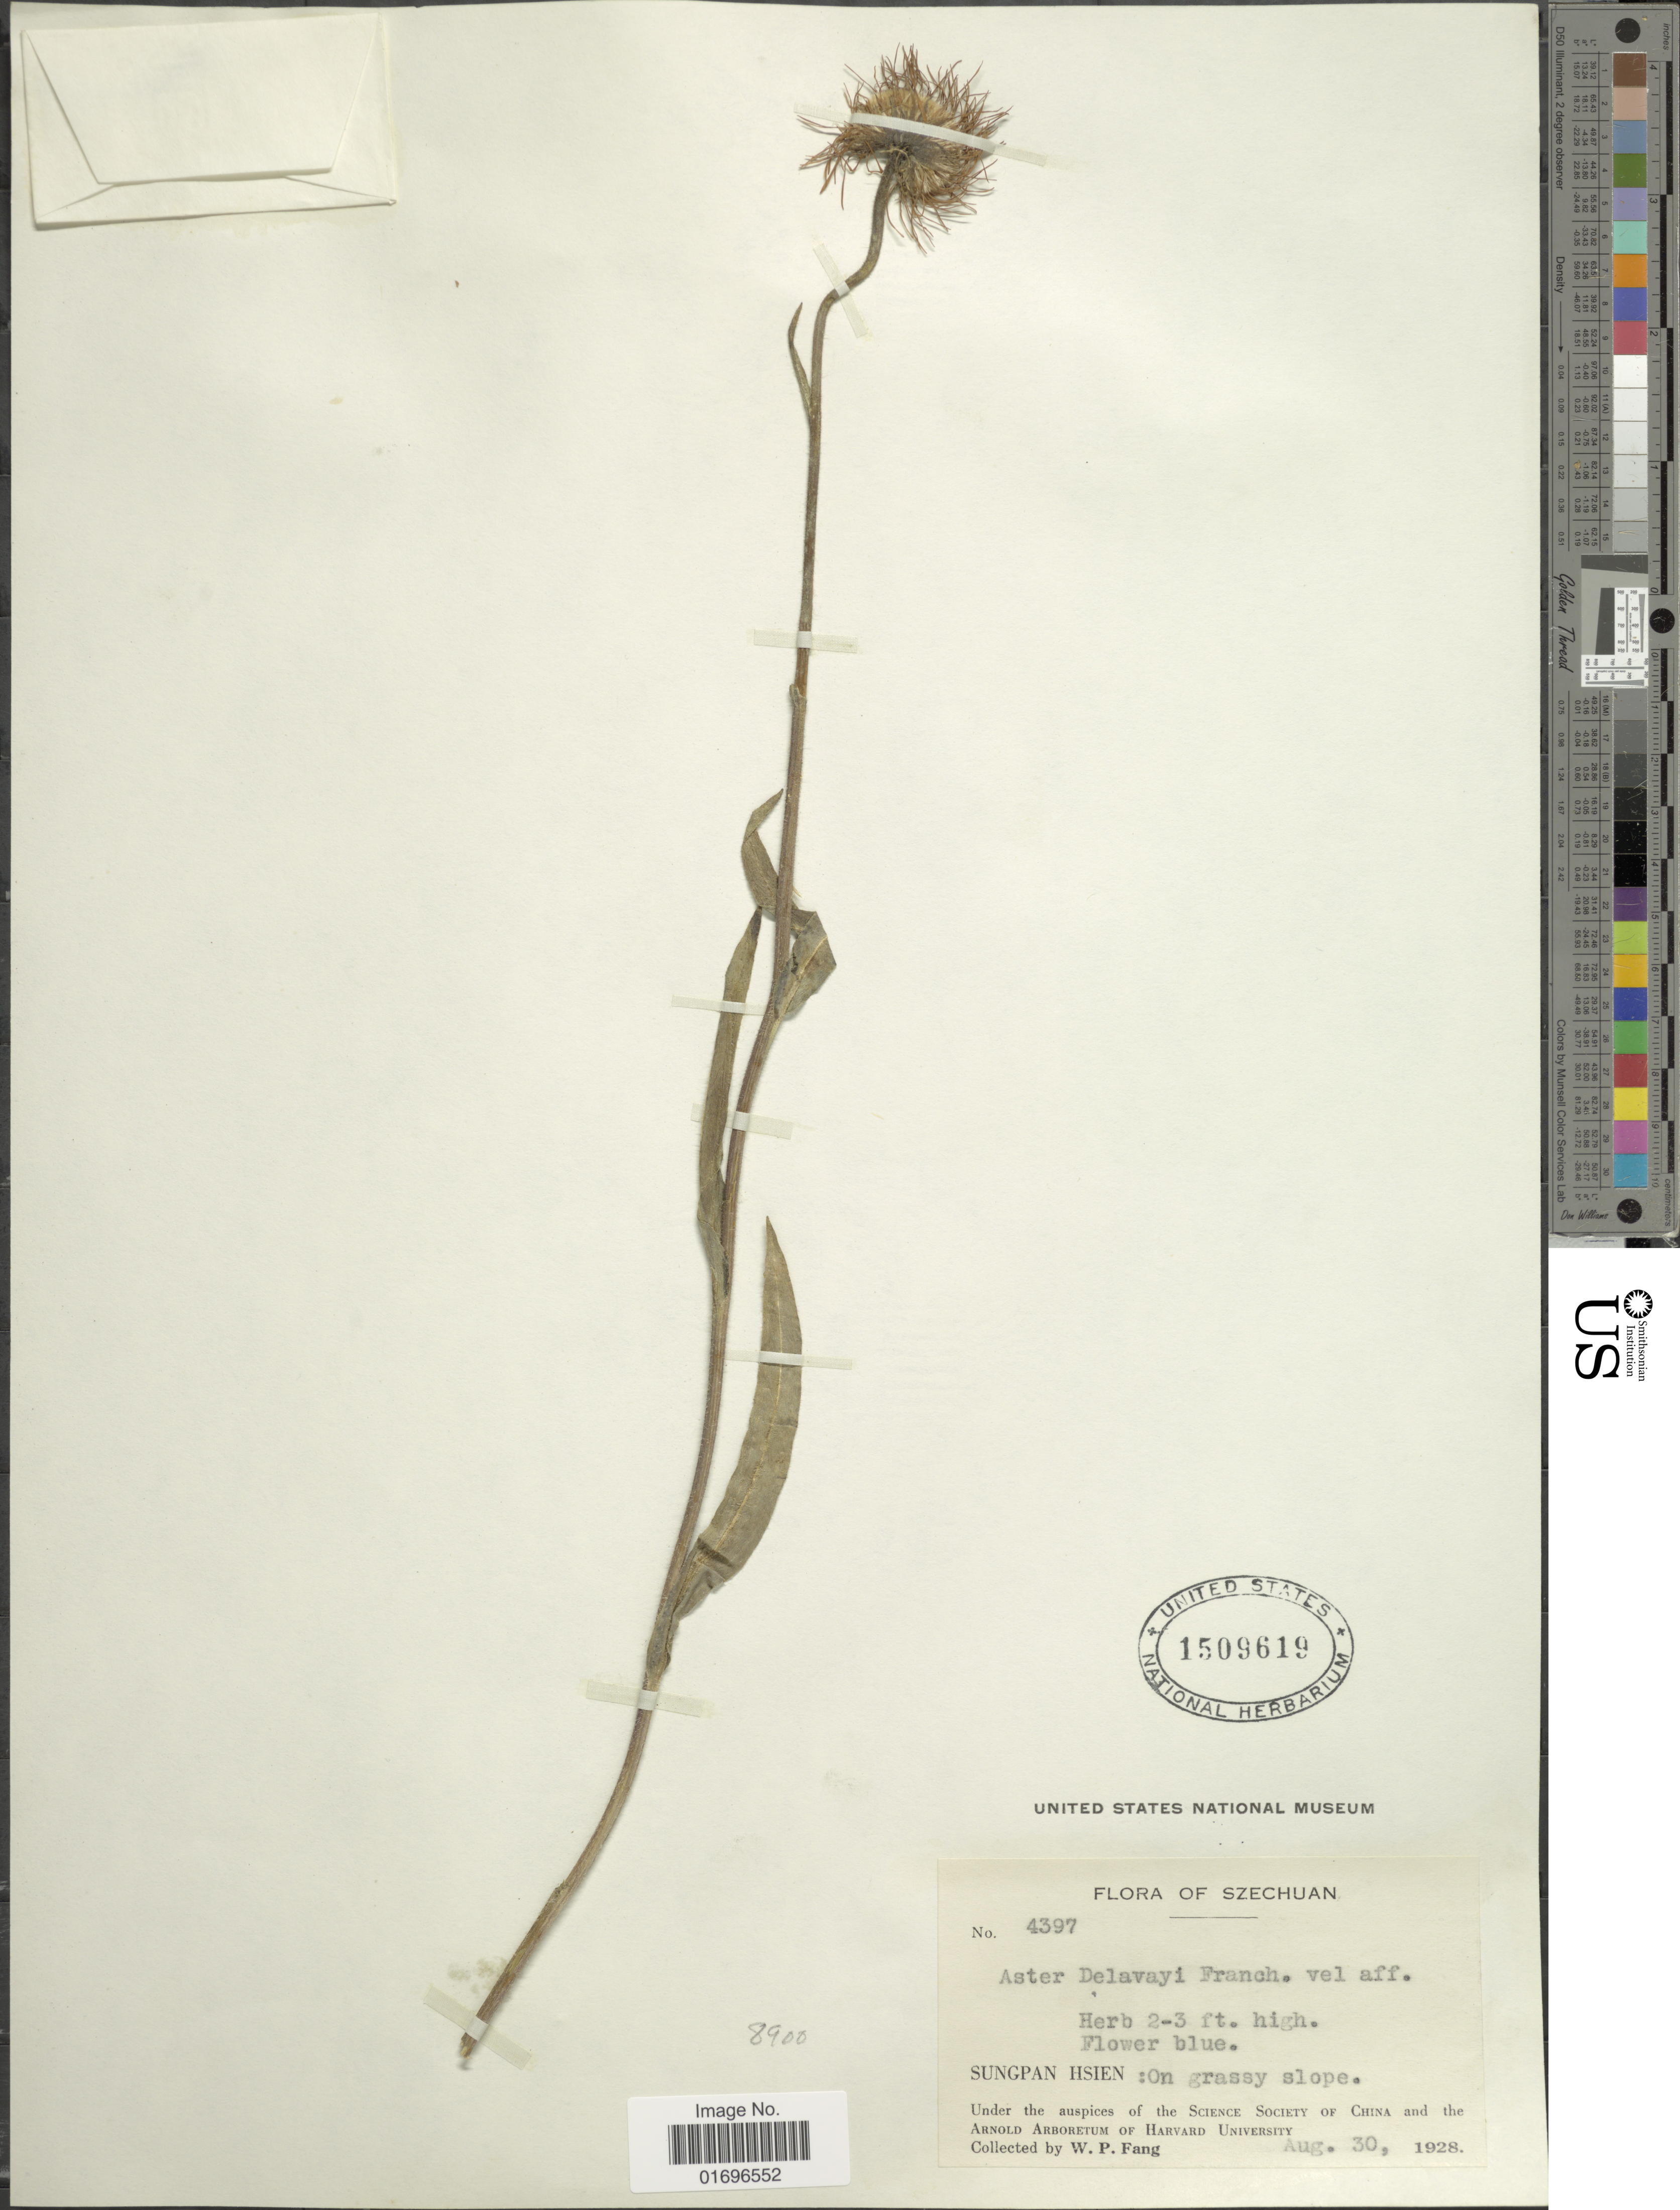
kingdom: Plantae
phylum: Tracheophyta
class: Magnoliopsida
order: Asterales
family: Asteraceae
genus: Aster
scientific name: Aster delavayi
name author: Franch.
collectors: W. P. Fang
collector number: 4397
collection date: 1928-08-30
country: China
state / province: Sichuan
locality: Szechuan. Sungpan Hsien: On grassy slope.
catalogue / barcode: US 1509619